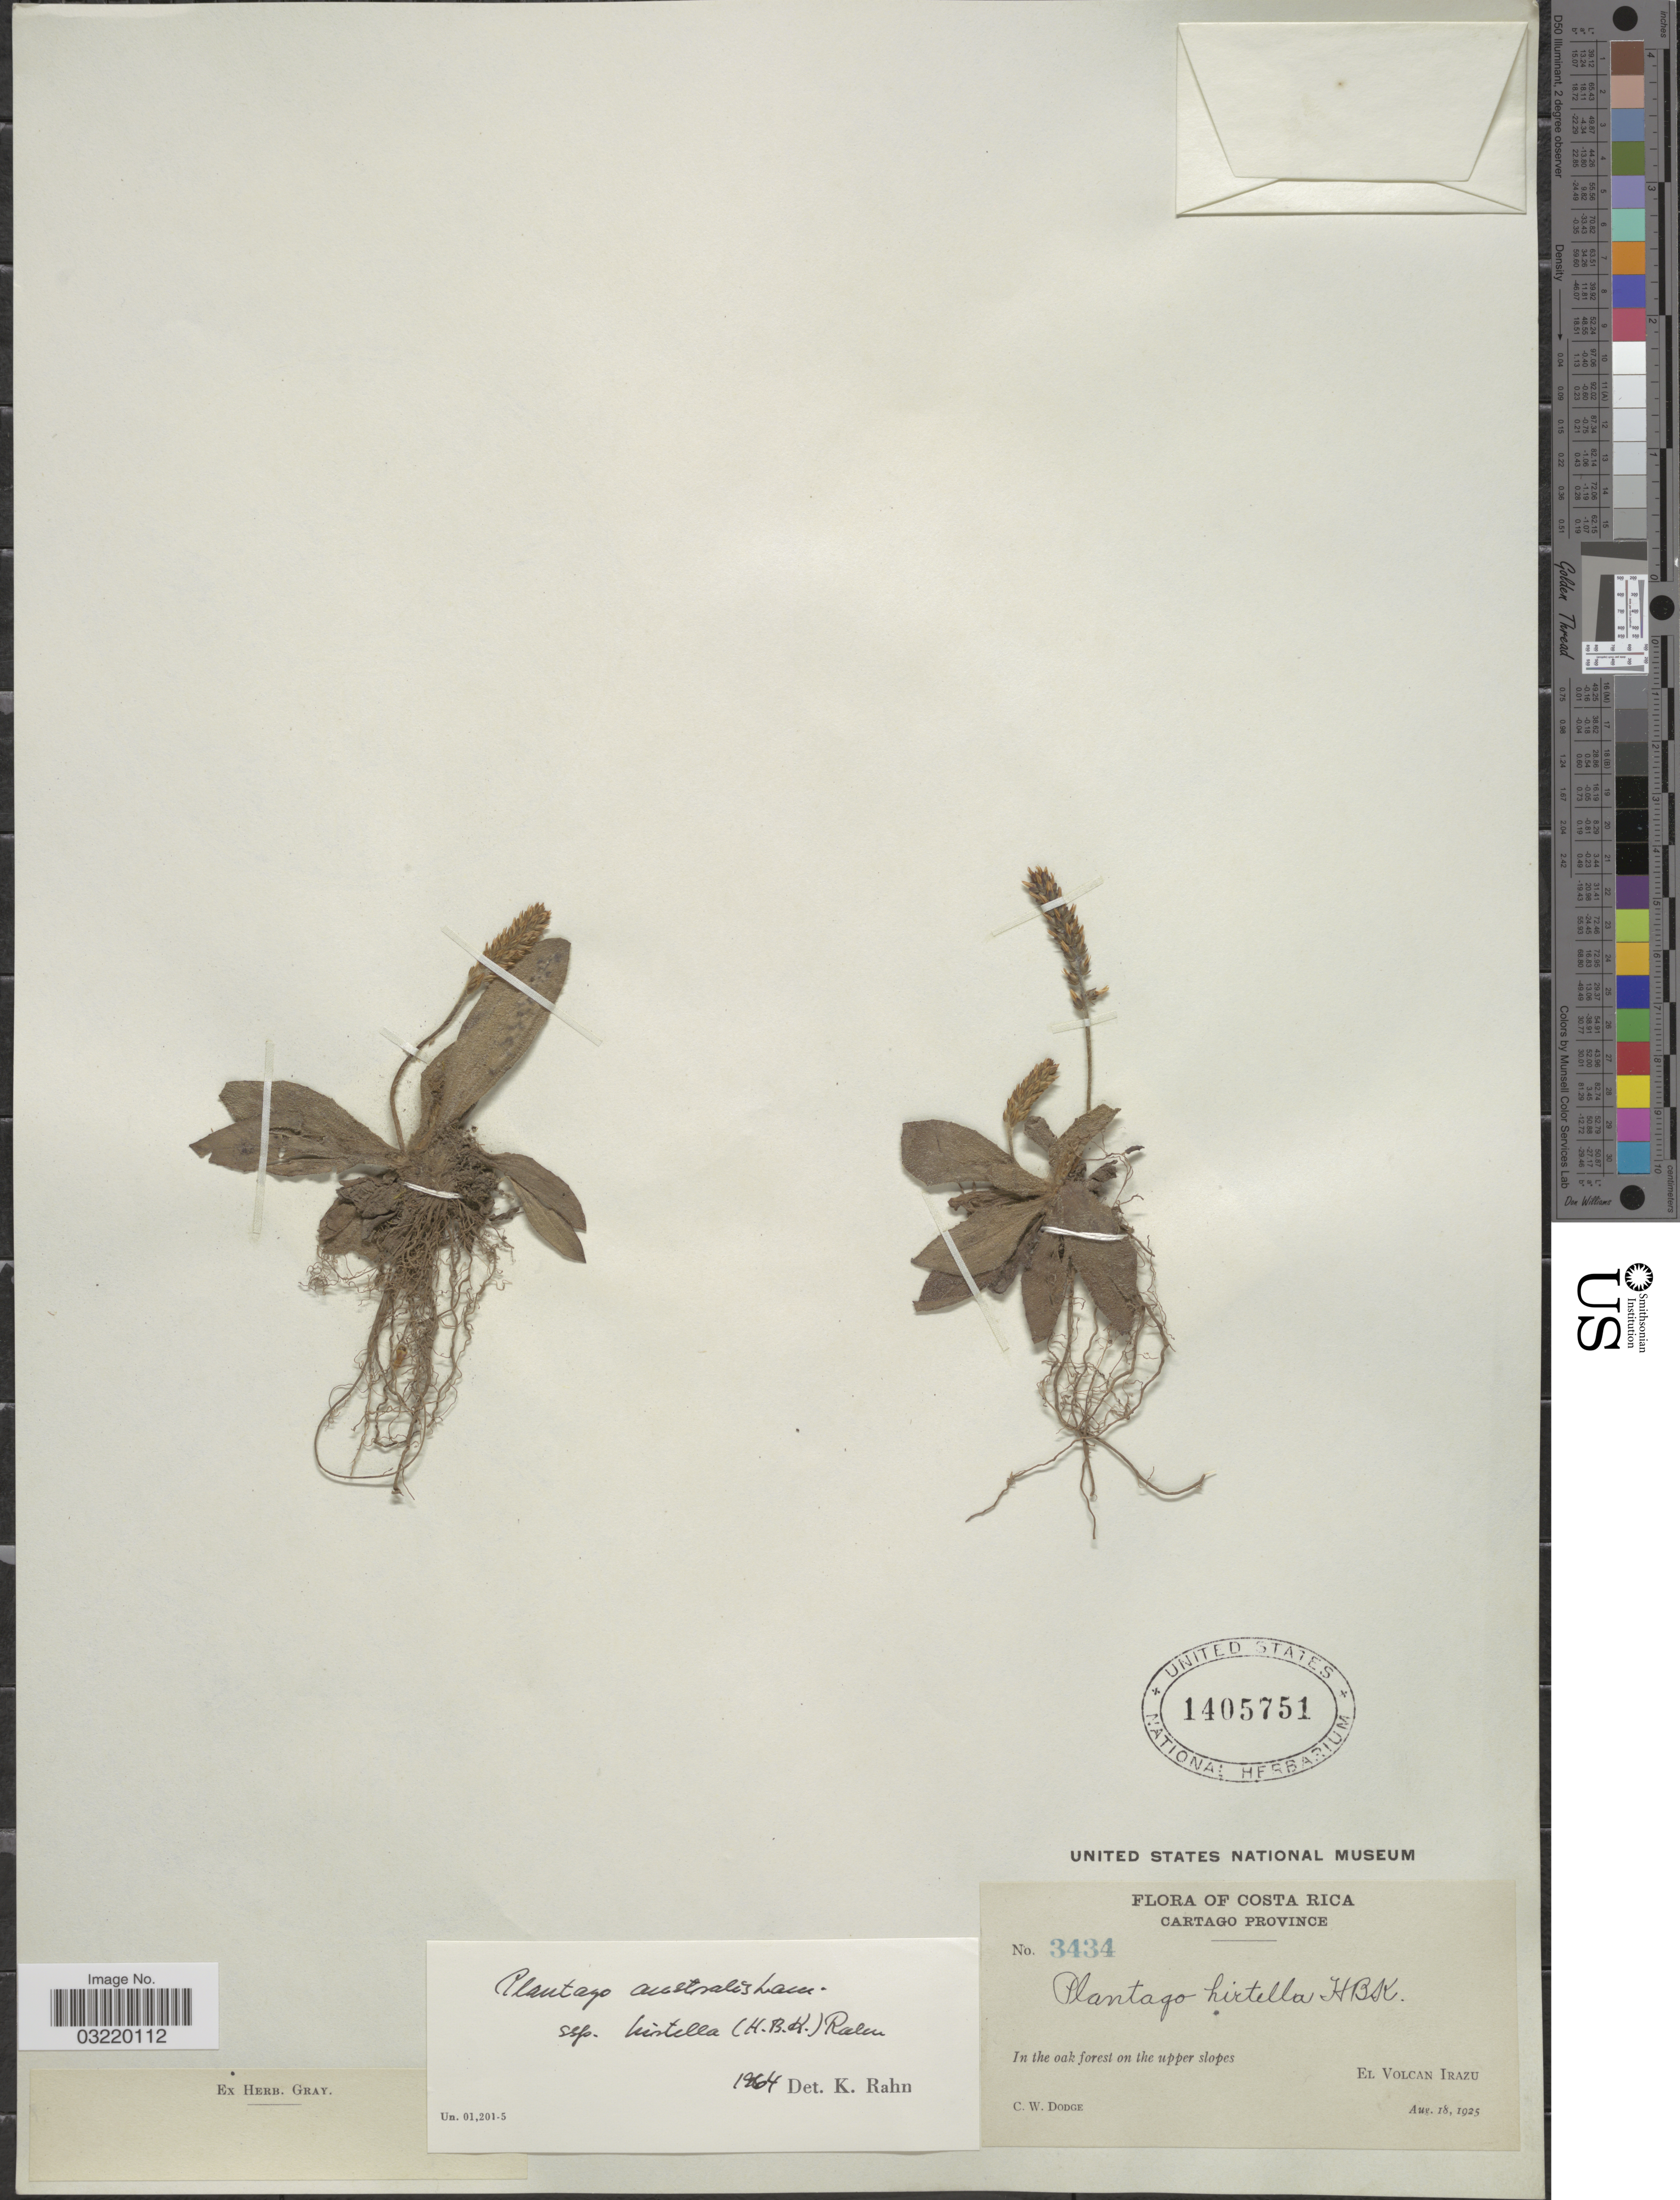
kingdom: Plantae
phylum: Tracheophyta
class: Magnoliopsida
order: Lamiales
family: Plantaginaceae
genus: Plantago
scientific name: Plantago australis subsp. hirtella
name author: (Kunth) Rahn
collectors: C. Dodge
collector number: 3434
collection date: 1925-08-18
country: Costa Rica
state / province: Cartago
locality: In the oak forest on the upper slopes. El Volcan Irazu.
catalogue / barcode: US 1405751